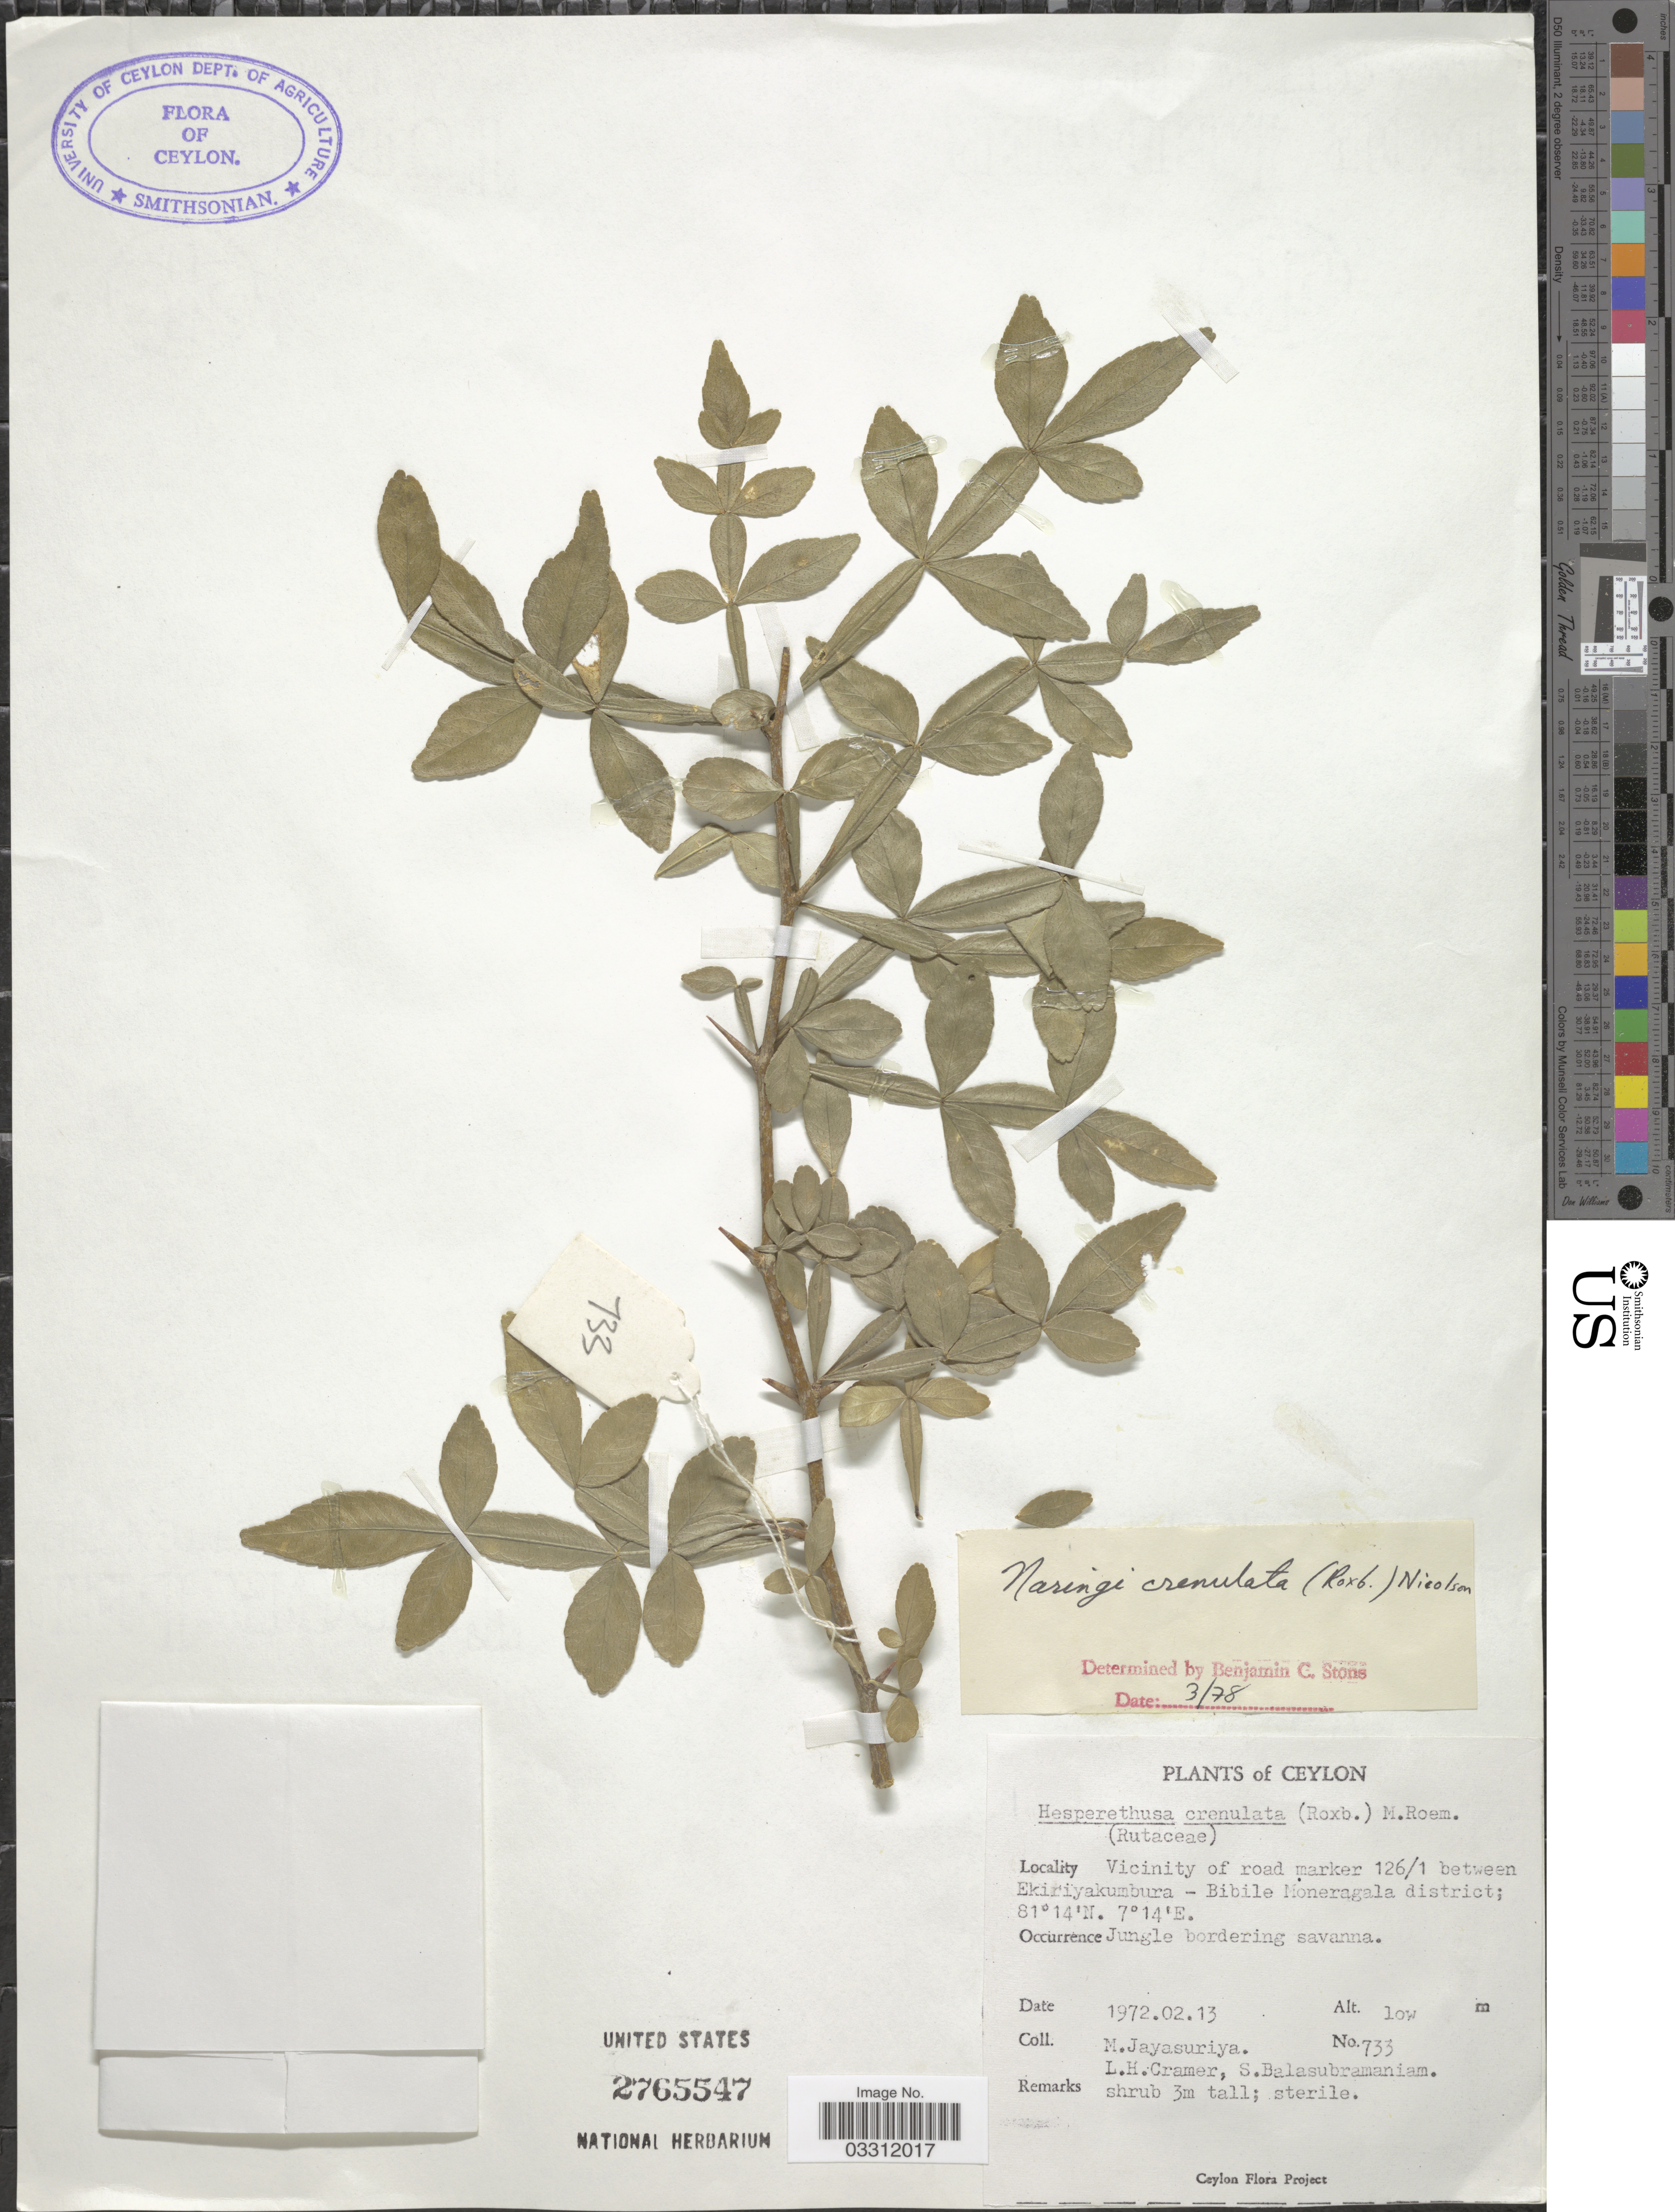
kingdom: Plantae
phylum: Tracheophyta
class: Magnoliopsida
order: Sapindales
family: Rutaceae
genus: Naringi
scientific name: Naringi crenulata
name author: (Roxb.) Nicolson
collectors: M. Jayasuriya, L. H. Cramer & S. Balasubramaniam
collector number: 733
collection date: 1972-02-13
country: Sri Lanka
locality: Ceylon, Vicinity of road marker 126/1 between Ekiriyakumbura - Bibile Moneragala district.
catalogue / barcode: US 2765547